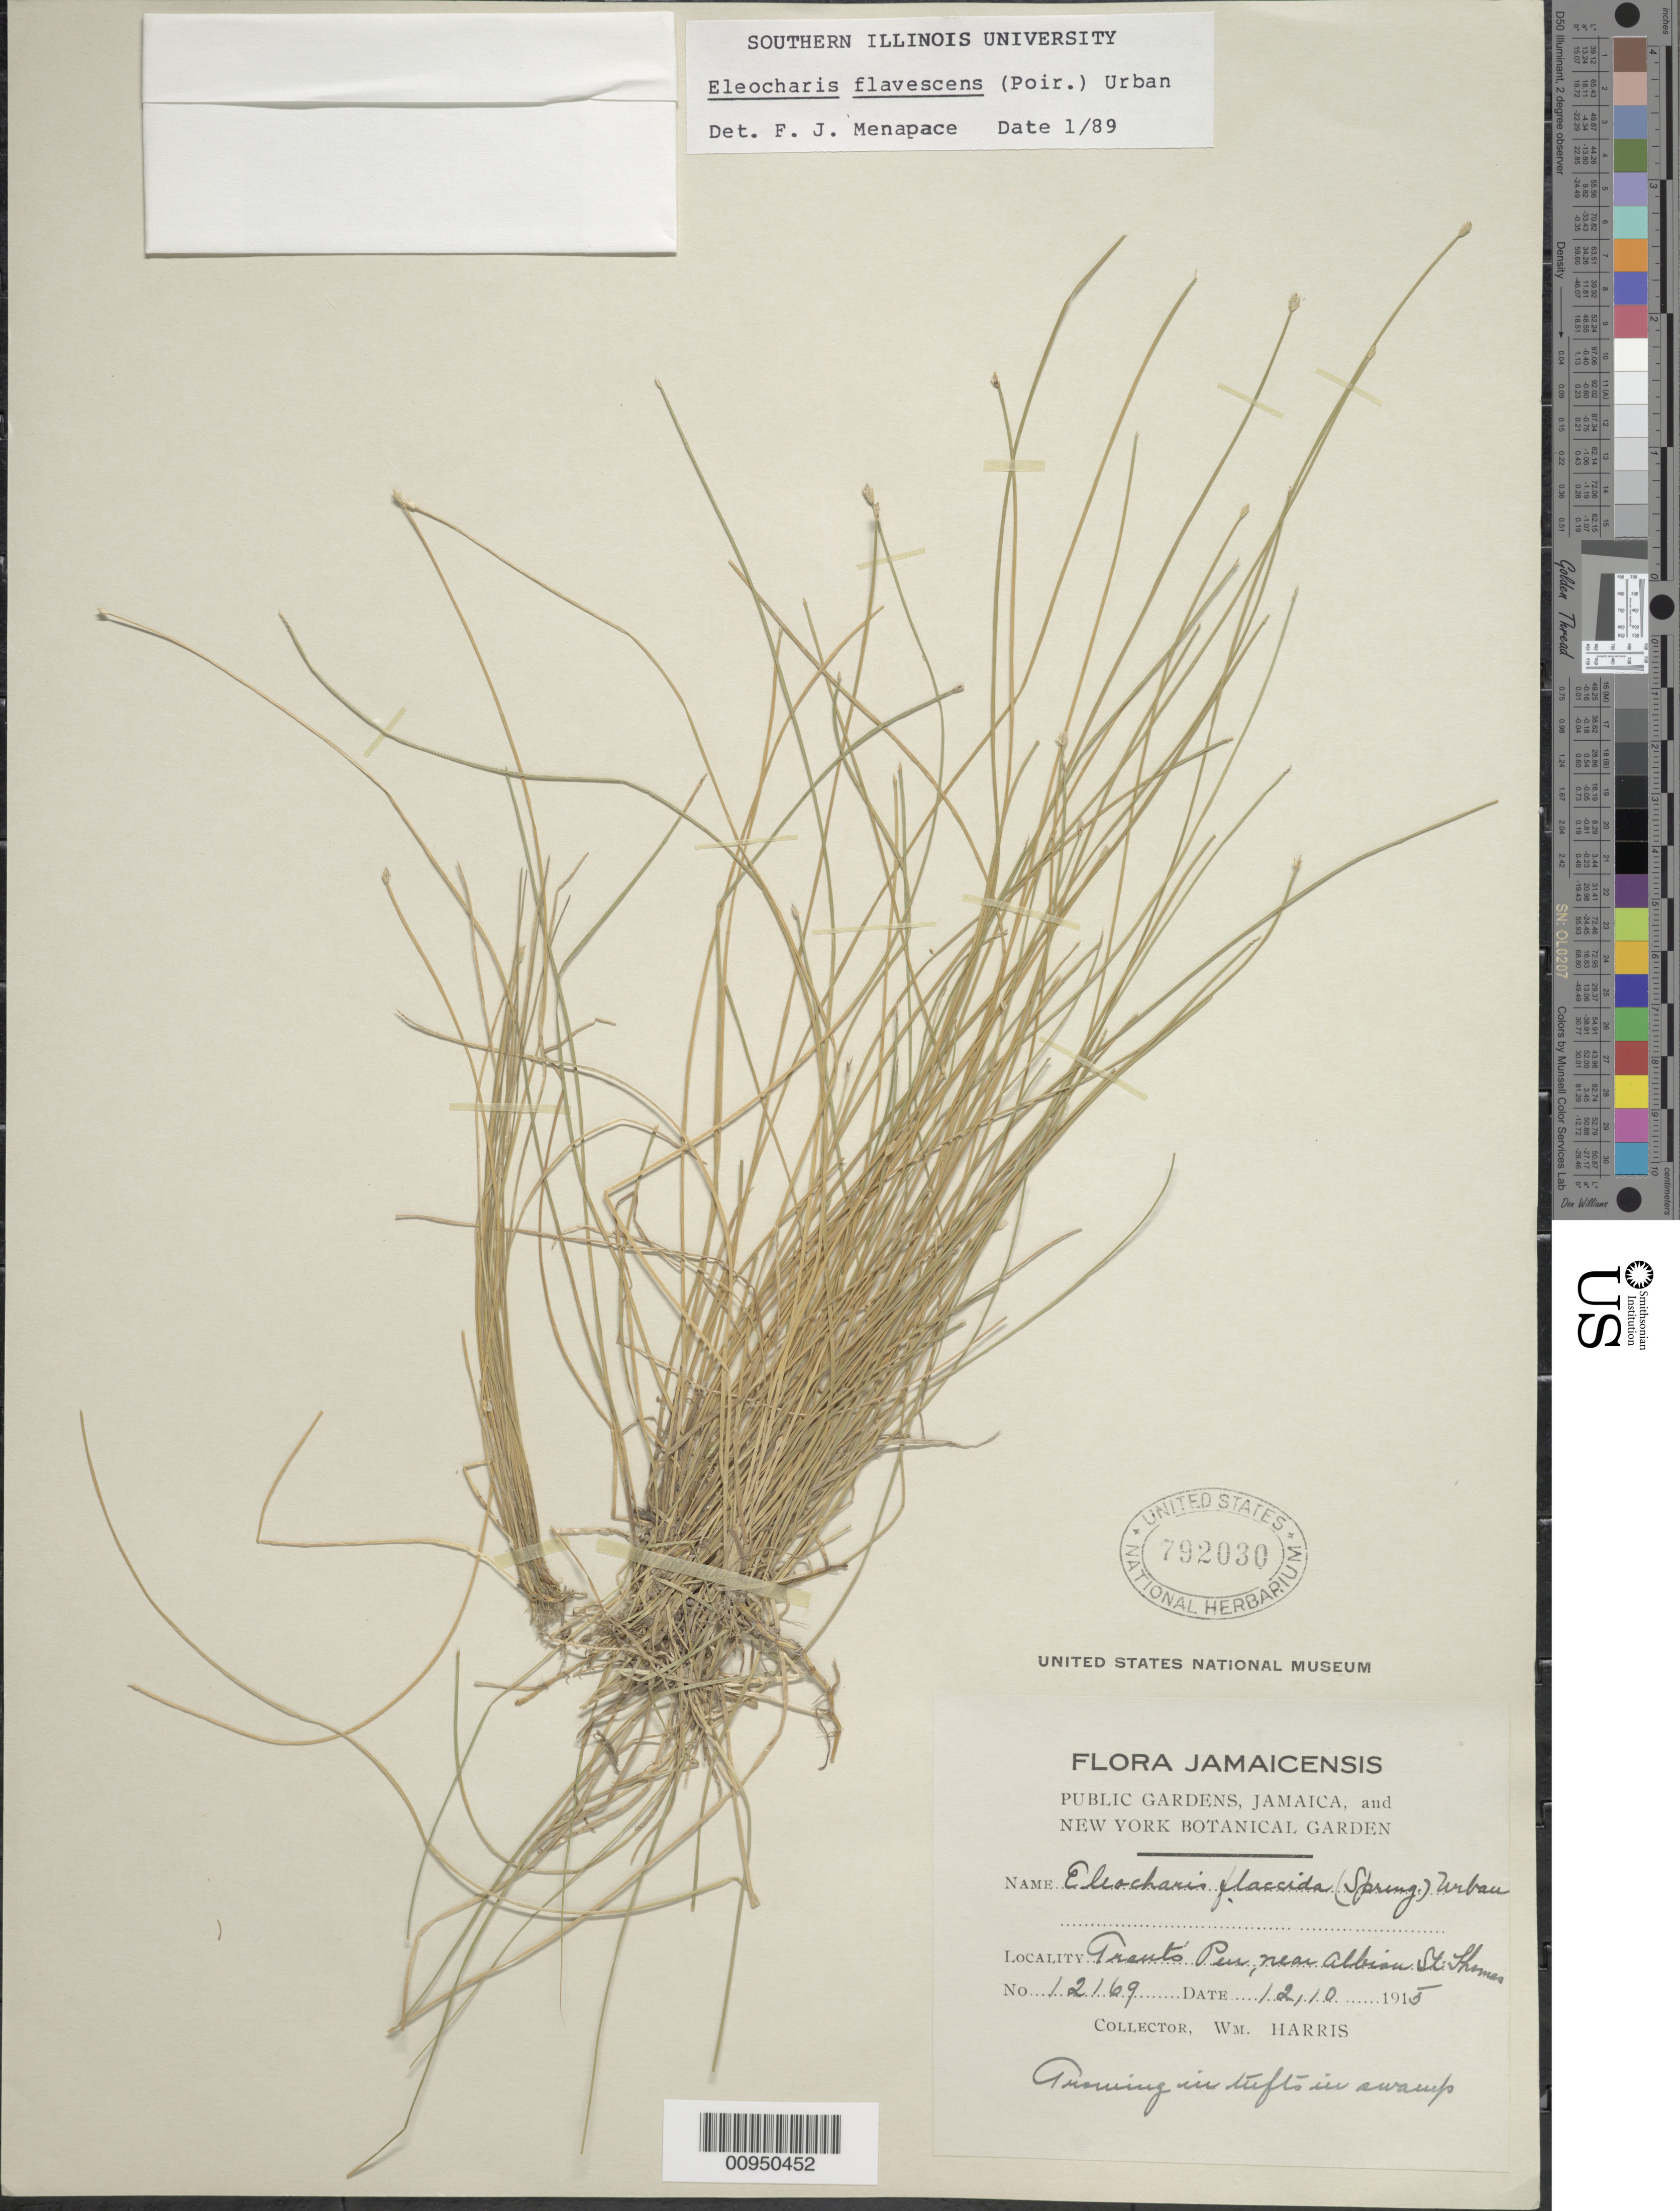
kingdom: Plantae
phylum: Tracheophyta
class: Liliopsida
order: Poales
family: Cyperaceae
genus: Eleocharis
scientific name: Eleocharis flavescens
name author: (Poir.) Urb.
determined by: Menapace, F. J.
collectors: W. H. Harris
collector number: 12169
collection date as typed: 12 Oct 1915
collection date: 1915-10-12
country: Jamaica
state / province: Saint Thomas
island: Jamaica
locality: Grants Pen, swamp near Albiou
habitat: in swamp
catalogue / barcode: US 792030